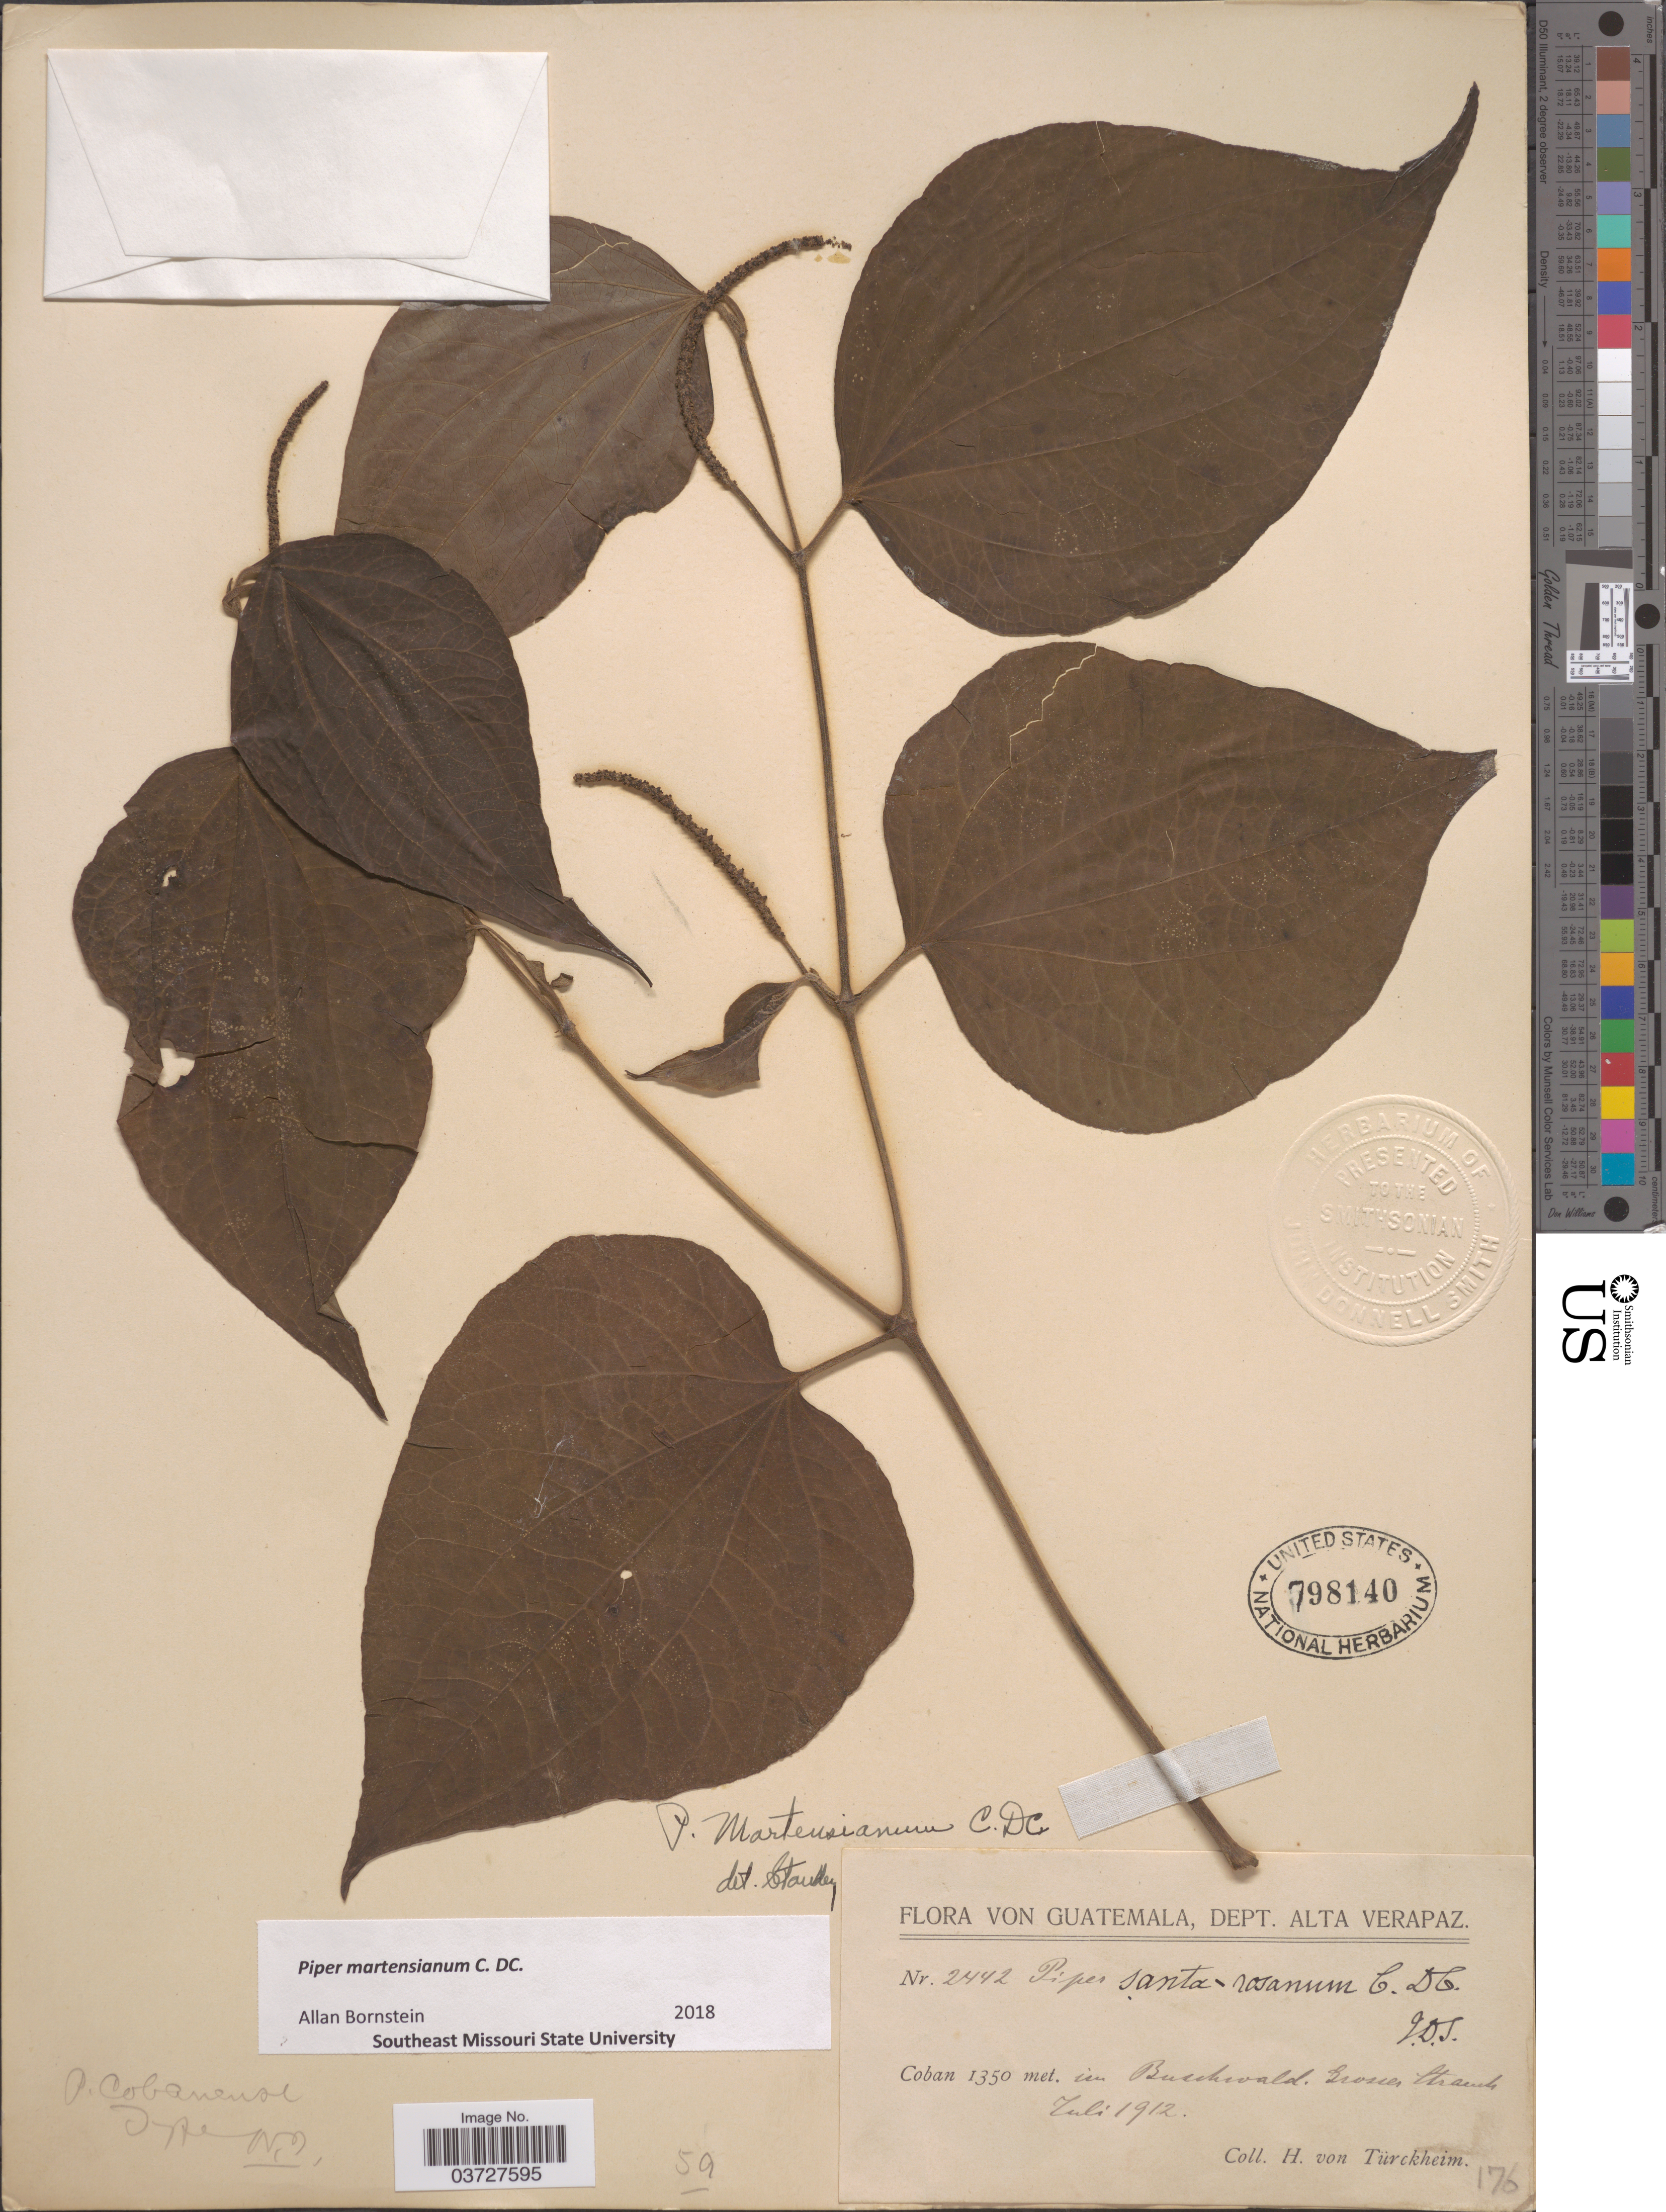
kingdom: Plantae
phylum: Tracheophyta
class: Magnoliopsida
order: Piperales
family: Piperaceae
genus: Piper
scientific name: Piper martensianum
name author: C. DC.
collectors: H. von Türckheim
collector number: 2442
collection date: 1912-07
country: Guatemala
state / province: Alta Verapaz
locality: Dept. Alta Verapaz. Coban, im Buschwald.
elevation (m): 1350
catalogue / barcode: US 798140